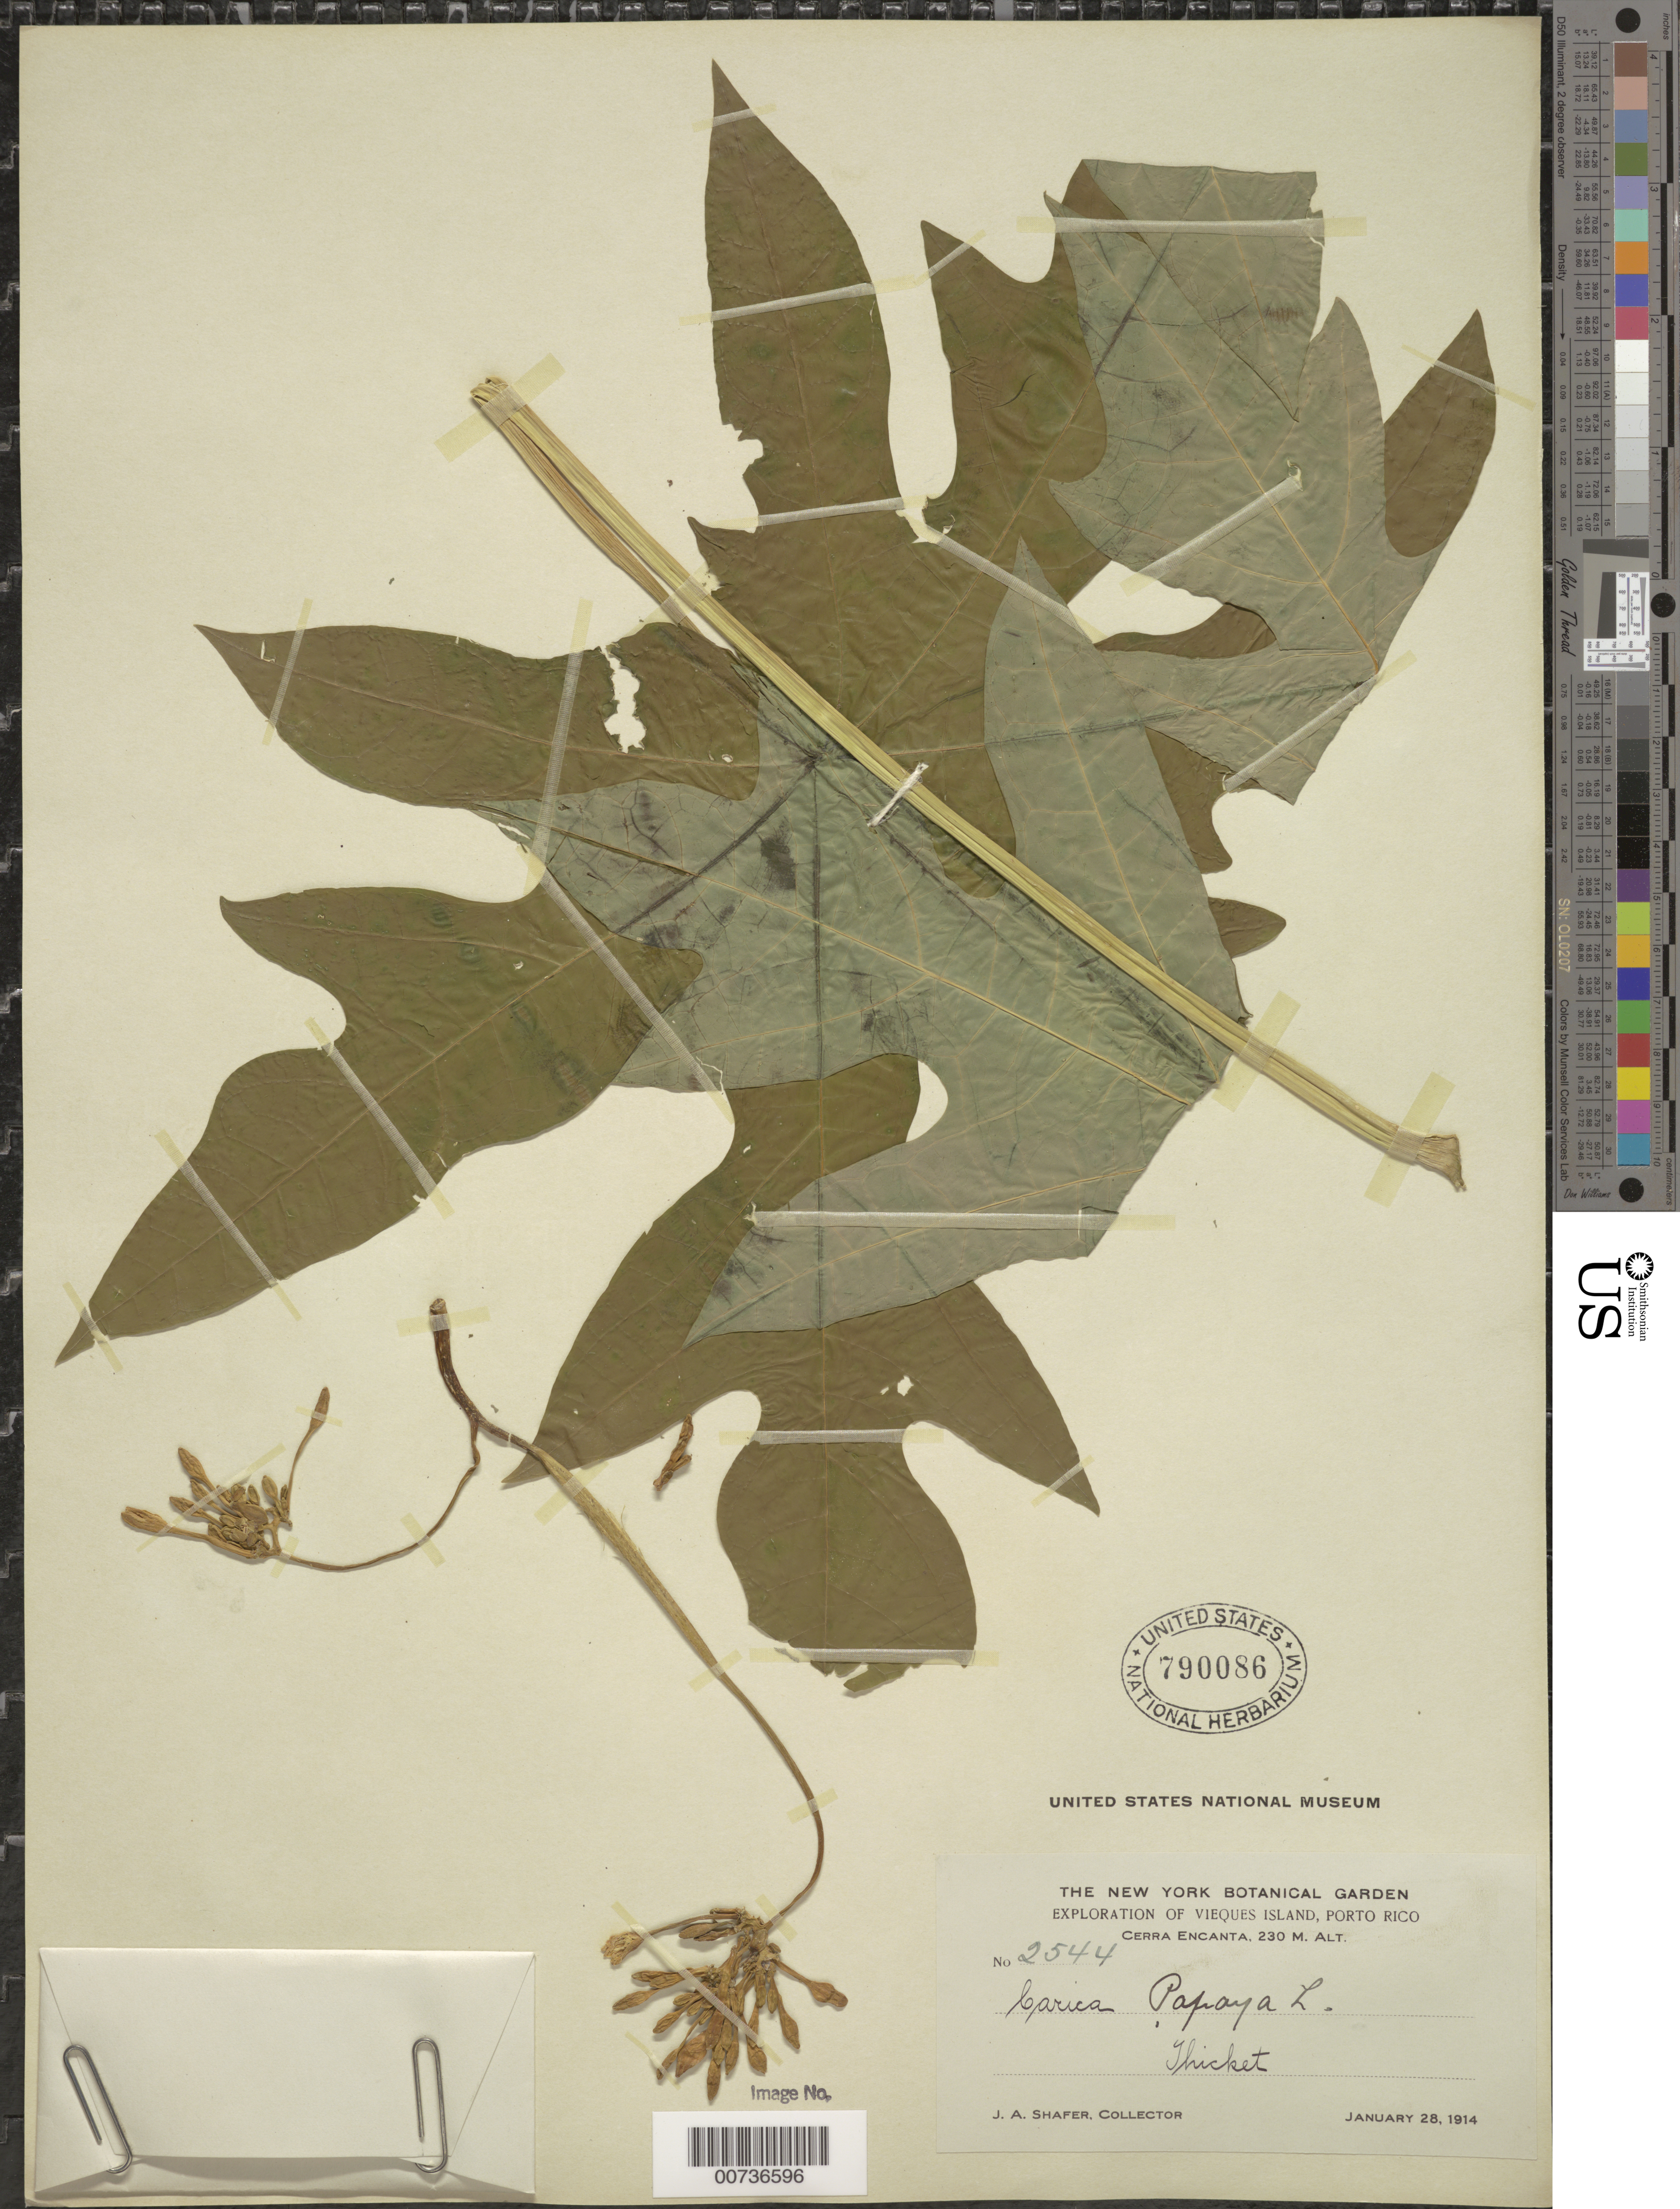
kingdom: Plantae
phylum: Tracheophyta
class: Magnoliopsida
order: Brassicales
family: Caricaceae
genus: Carica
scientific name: Carica papaya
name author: L.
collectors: J. A. Shafer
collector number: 2544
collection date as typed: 28 Jan 1914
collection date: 1914-01-28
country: Puerto Rico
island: Vieques I.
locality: Cerra Encanta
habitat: Thicket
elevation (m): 230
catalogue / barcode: US 790086